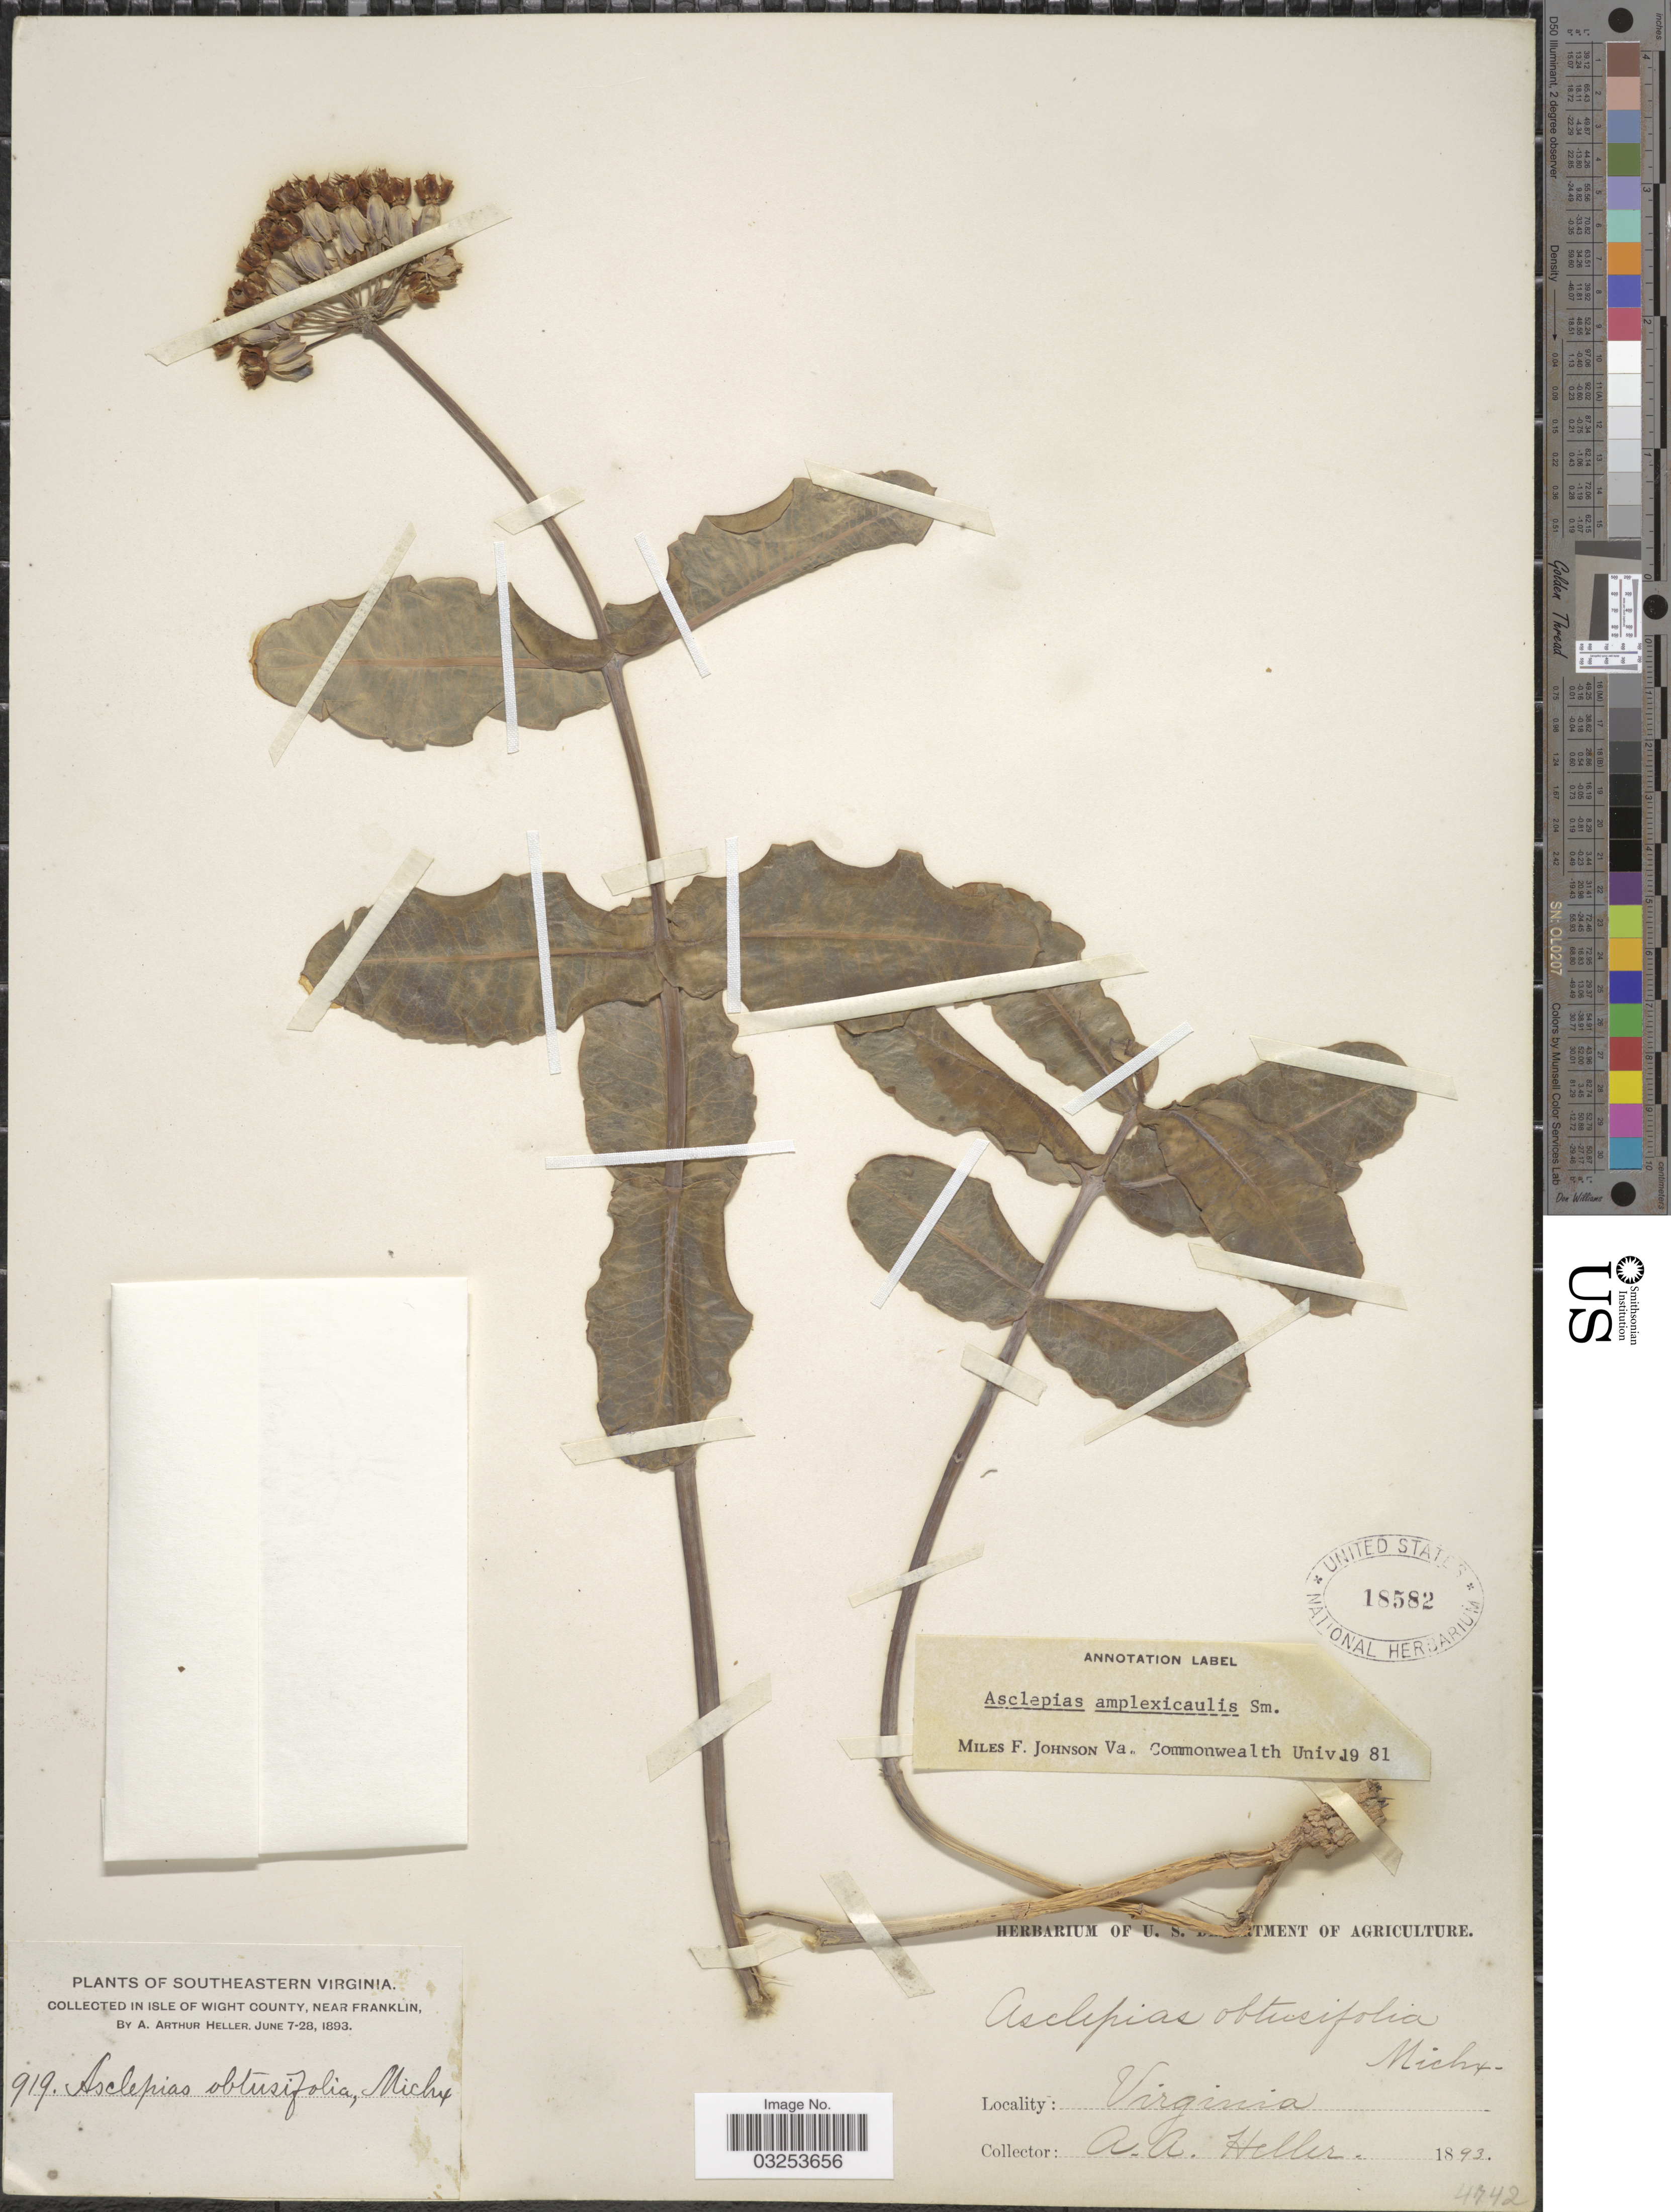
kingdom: Plantae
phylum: Tracheophyta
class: Magnoliopsida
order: Gentianales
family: Apocynaceae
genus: Asclepias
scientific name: Asclepias amplexicaulis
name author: J. Small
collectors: A. A. Heller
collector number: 919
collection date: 1893-06-07/1893-06-28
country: United States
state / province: Virginia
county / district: Isle of Wight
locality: Southeastern Virginia. In Isle of Wight County, near Franklin.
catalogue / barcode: US 18582